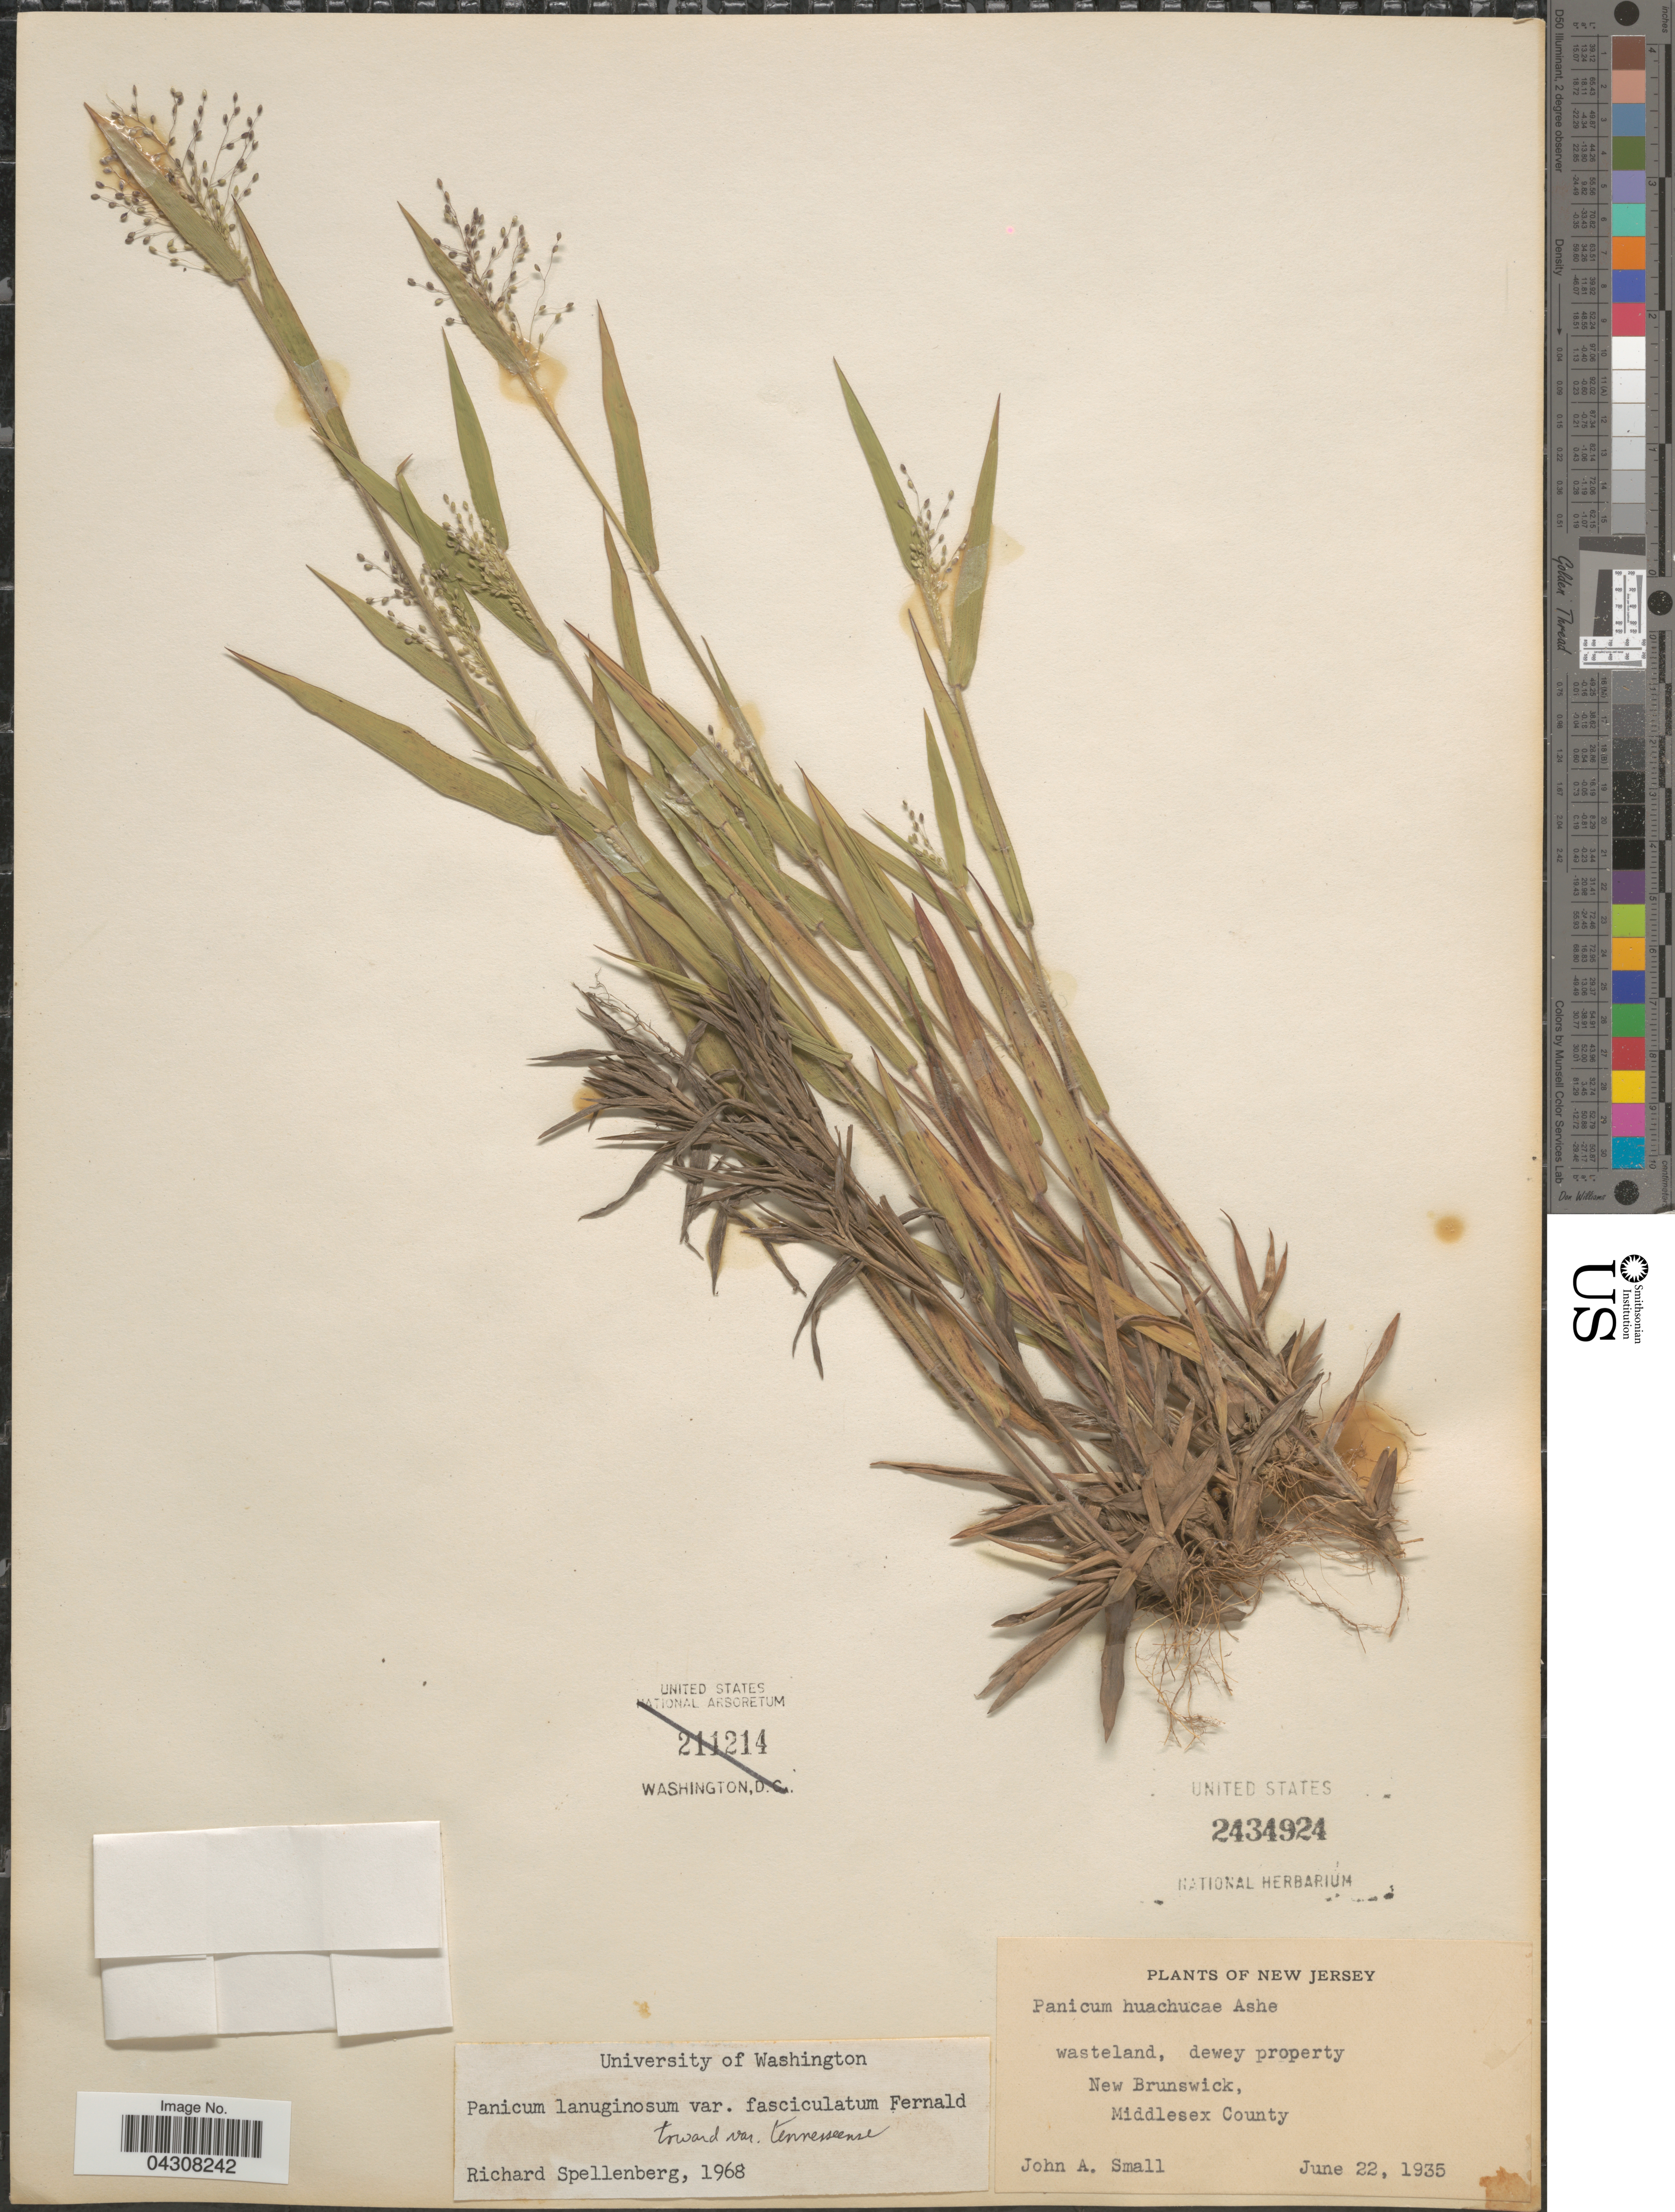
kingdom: Plantae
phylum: Tracheophyta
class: Liliopsida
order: Poales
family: Poaceae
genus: Dichanthelium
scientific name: Dichanthelium acuminatum var. acuminatum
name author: (Sw.) Gould & C.A. Clark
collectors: J. Small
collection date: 1935-06-22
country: United States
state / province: New Jersey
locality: Wasteland, dewey property. New Brunswick, Middlesex County.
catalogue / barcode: US 2434924